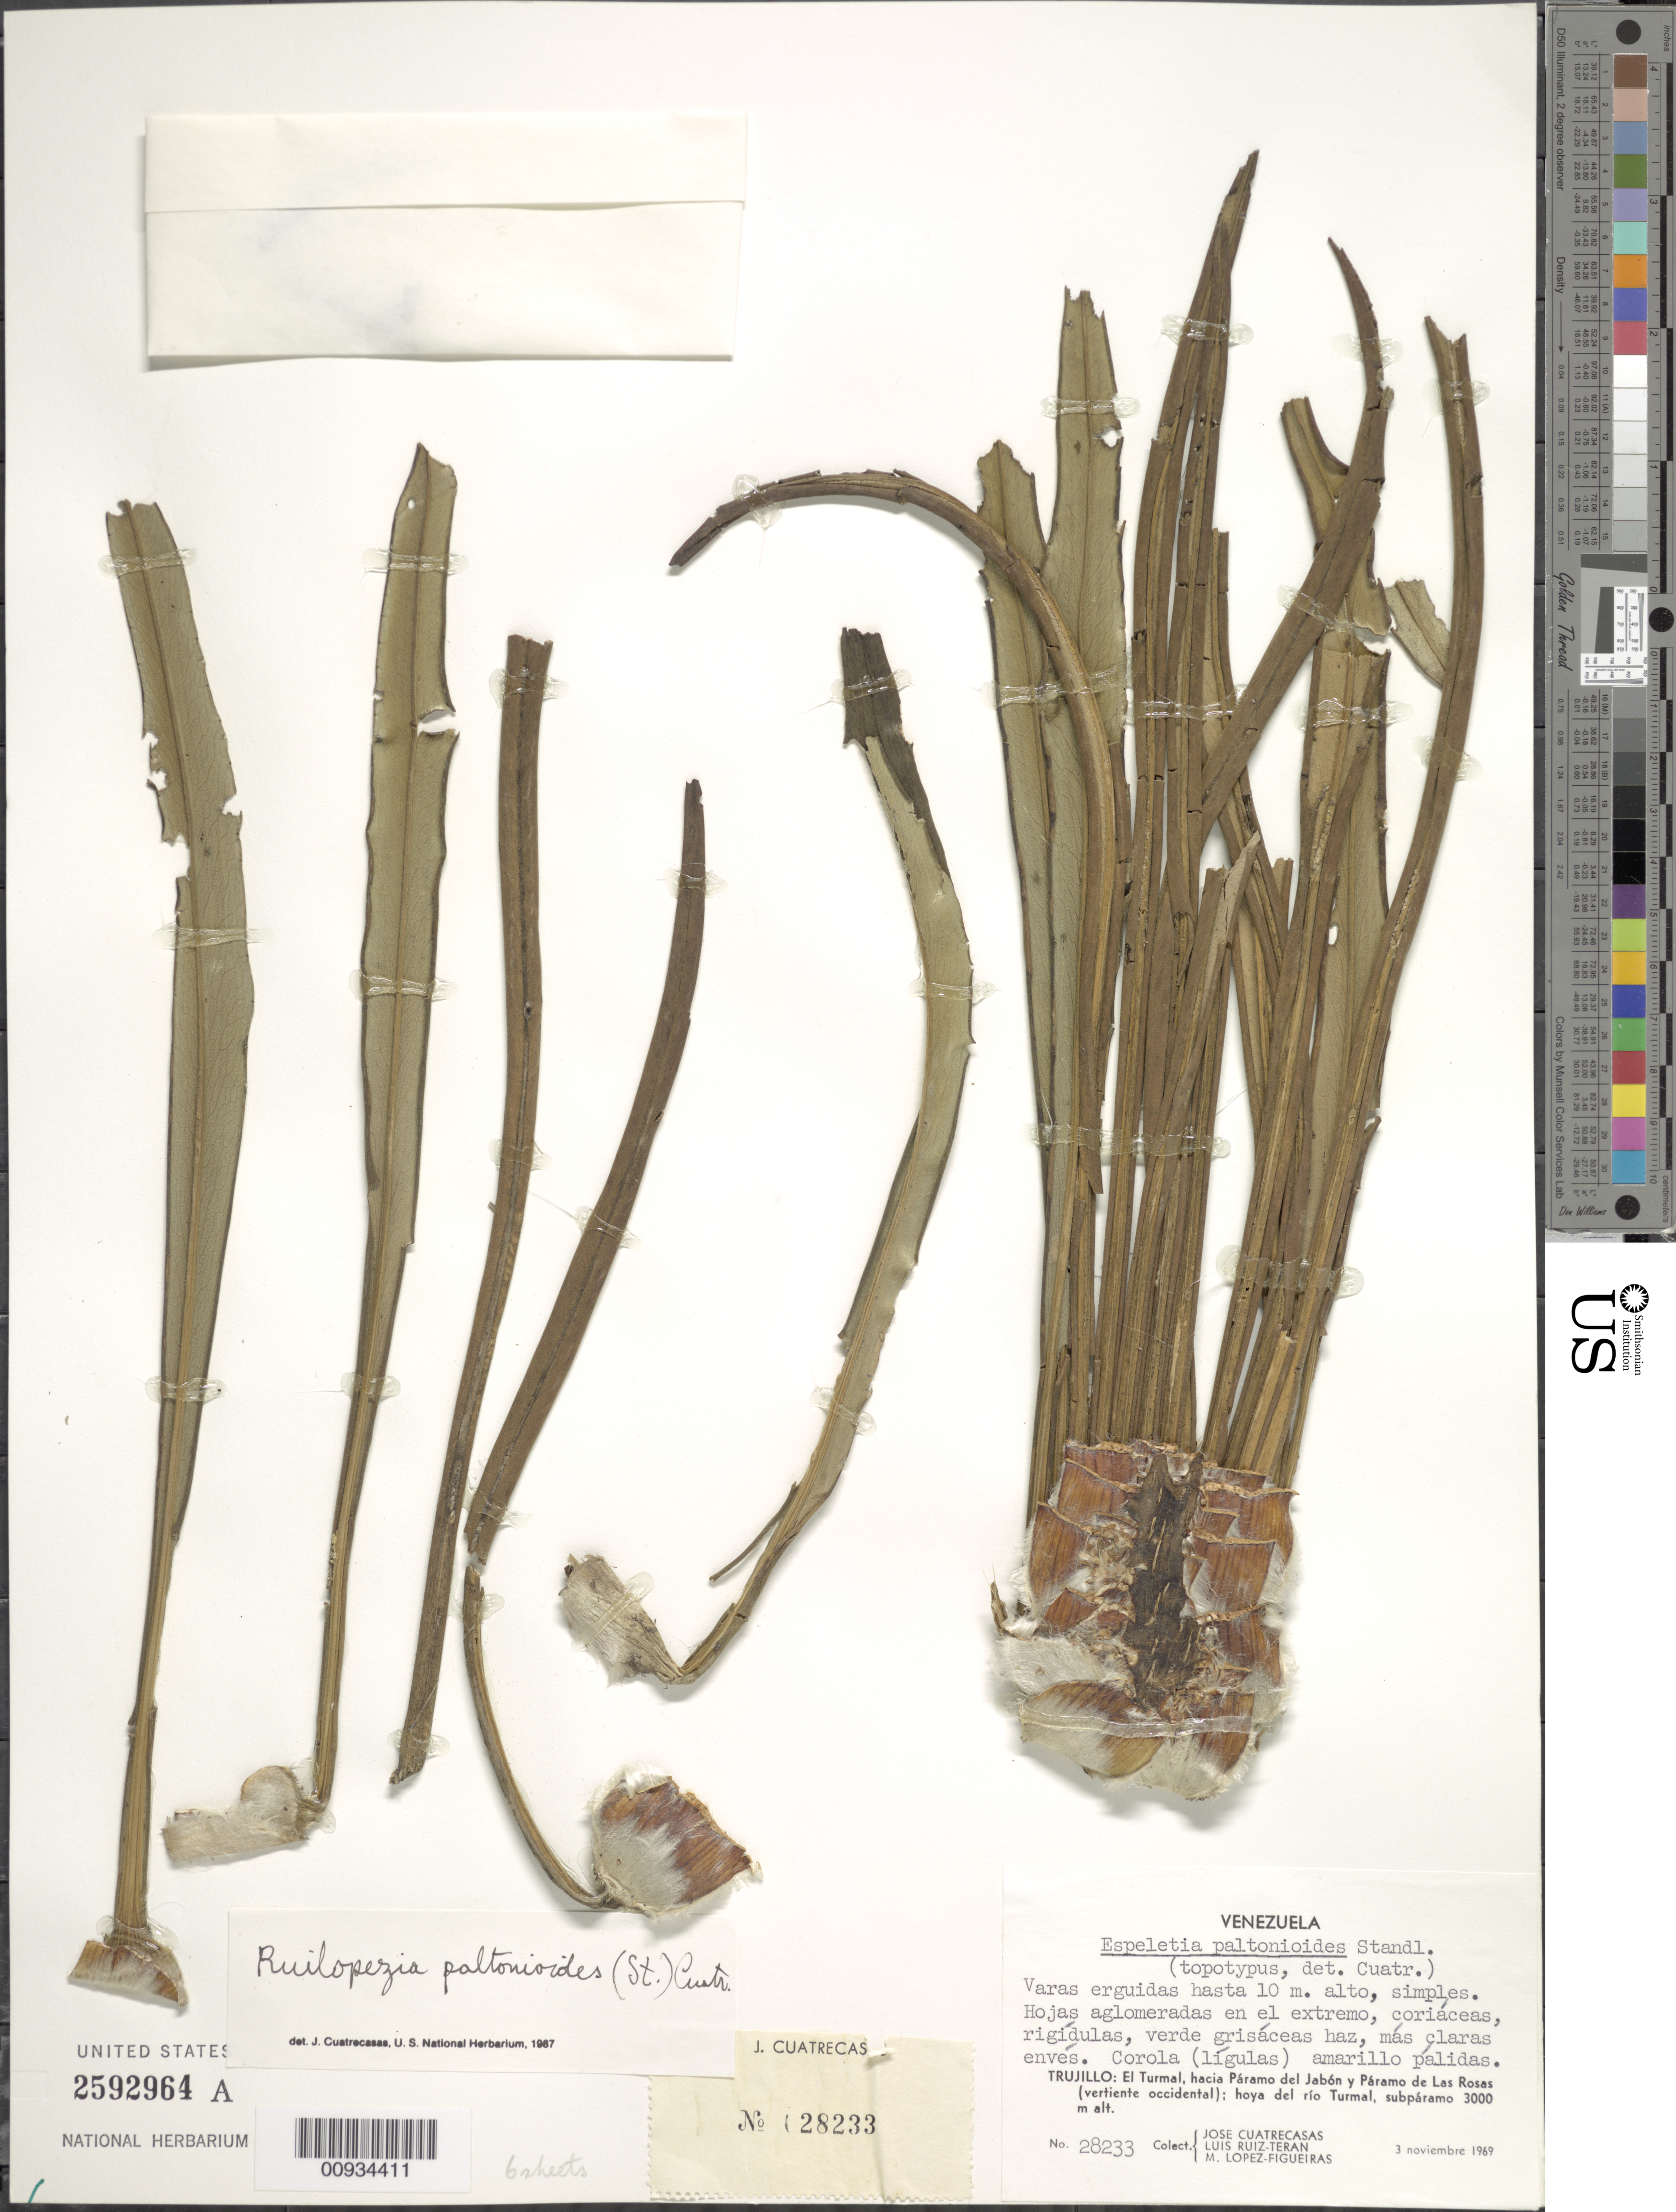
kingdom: Plantae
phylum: Tracheophyta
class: Magnoliopsida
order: Asterales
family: Asteraceae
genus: Ruilopezia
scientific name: Ruilopezia paltonioides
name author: (Standl.) Cuatrec.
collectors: J. Cuatrecasas, L. Teran & M. López Figueiras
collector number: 28233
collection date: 1969-11-03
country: Venezuela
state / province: Trujillo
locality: El Turmal, hacia Paramo del Jabon y Paramo de Las Rosas (vertiente occidental), hoya del Rio Turmal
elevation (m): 3000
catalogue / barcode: US 2592964A